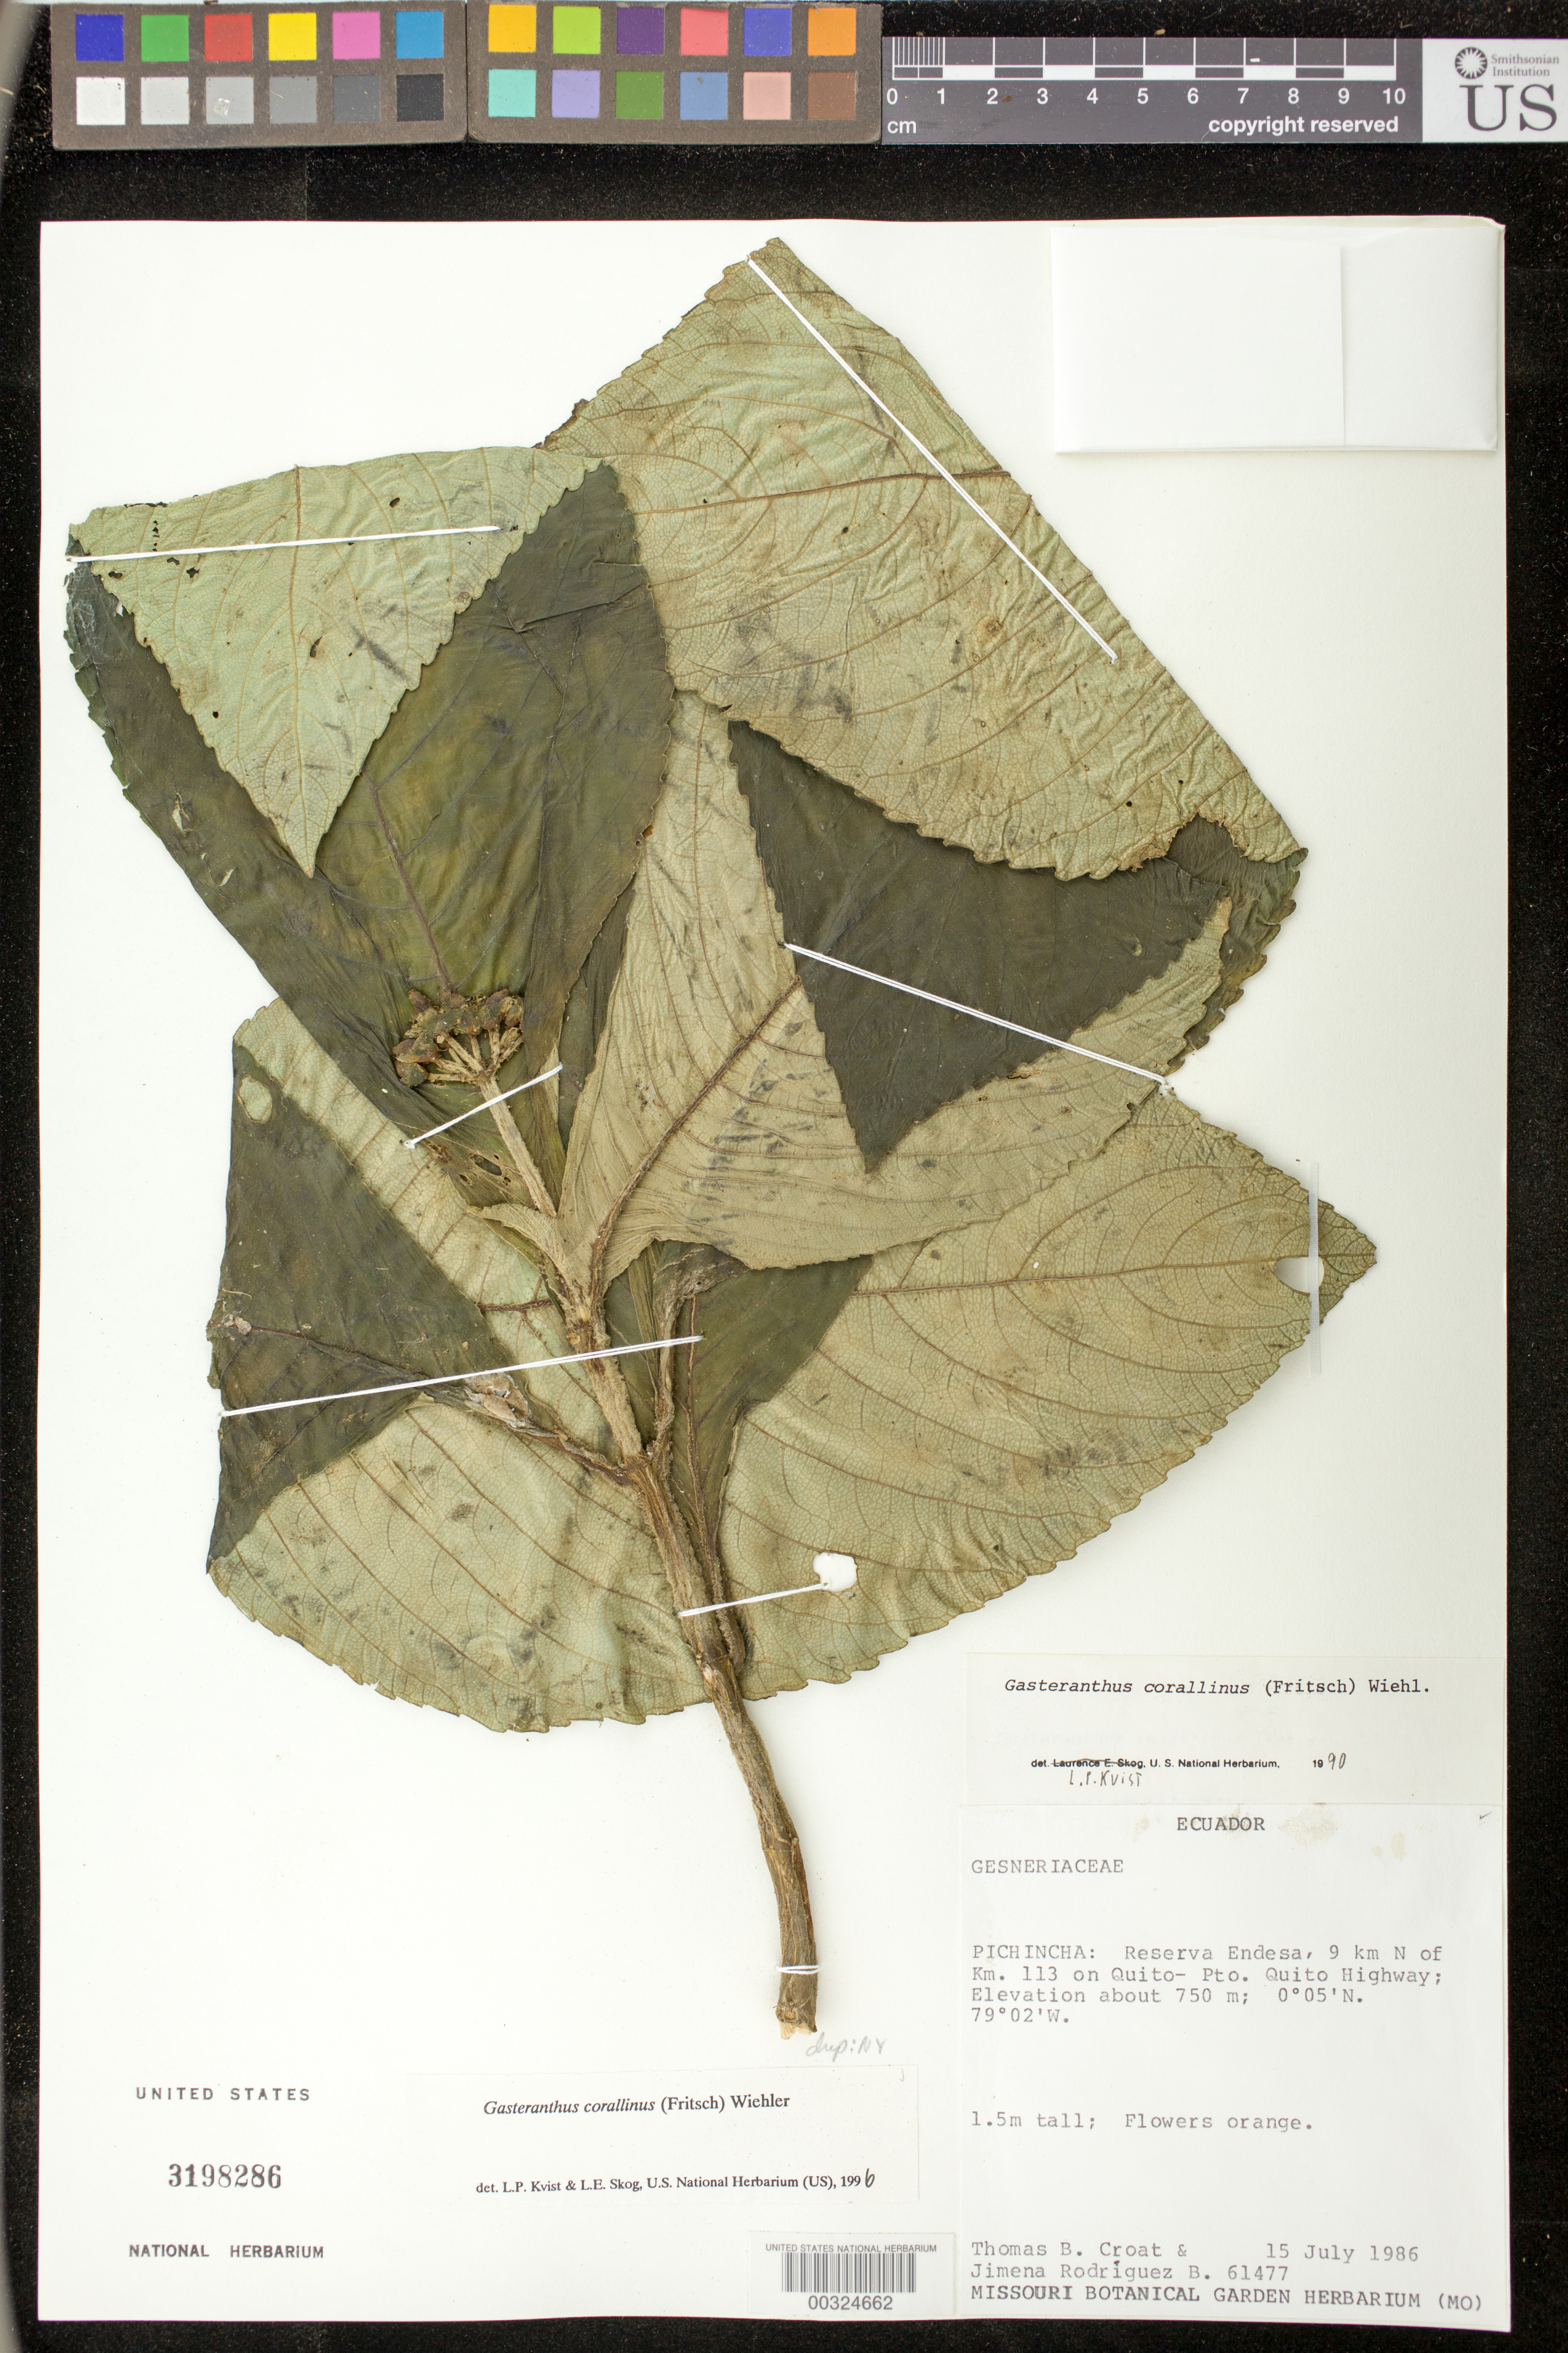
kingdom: Plantae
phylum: Tracheophyta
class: Magnoliopsida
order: Lamiales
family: Gesneriaceae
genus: Gasteranthus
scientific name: Gasteranthus corallinus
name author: (Fritsch) Wiehler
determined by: Clark, J. L., (SEL), The Marie Selby Botanical Garden (UNITED STATES)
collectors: T. B. Croat & J. Rodriguez B.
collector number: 61477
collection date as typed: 15 Jul 1986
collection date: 1986-07-15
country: Ecuador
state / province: Pichincha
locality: Reserva Endesa, 9 km N of km 113 on Quito-Pto. Quito Highway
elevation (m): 750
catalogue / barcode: US 3198286